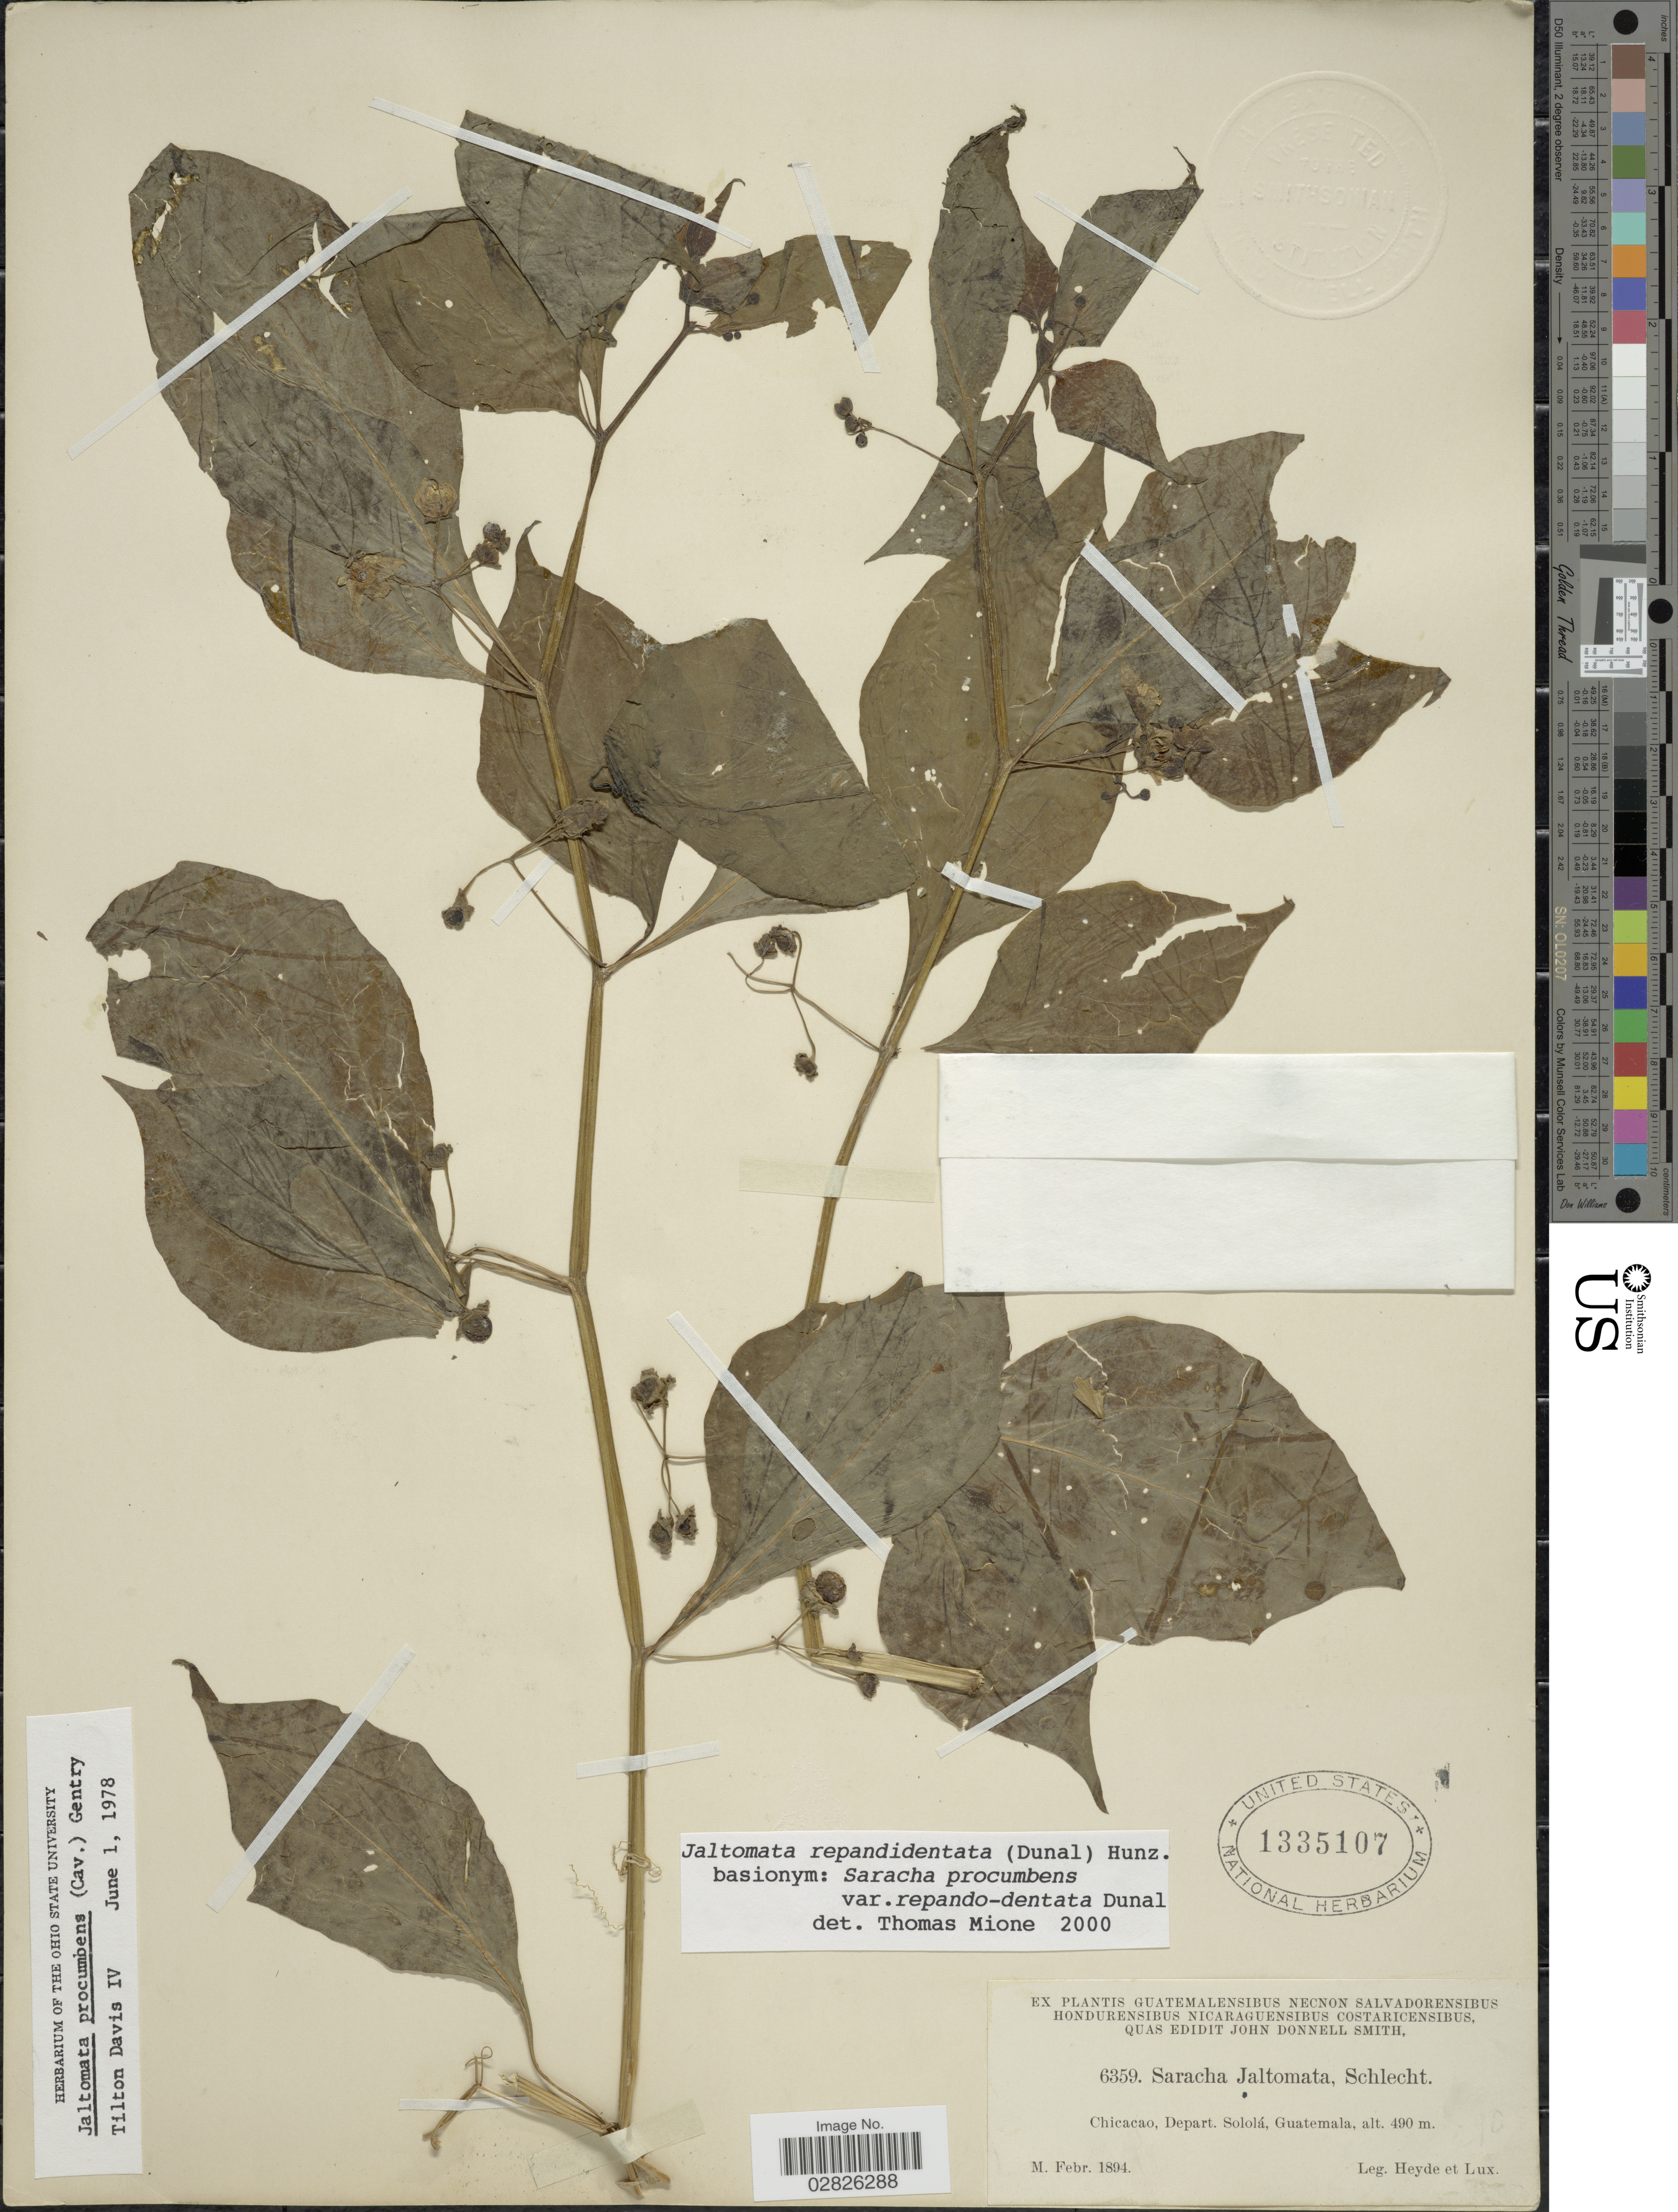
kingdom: Plantae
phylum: Tracheophyta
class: Magnoliopsida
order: Solanales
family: Solanaceae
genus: Jaltomata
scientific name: Jaltomata repandidentata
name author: (Dunal) Hunz.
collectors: Heyde & Lux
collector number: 6359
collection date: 1894-02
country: Guatemala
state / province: Sololá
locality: Chicacao, Depart. Sololá.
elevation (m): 490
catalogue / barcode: US 1335107